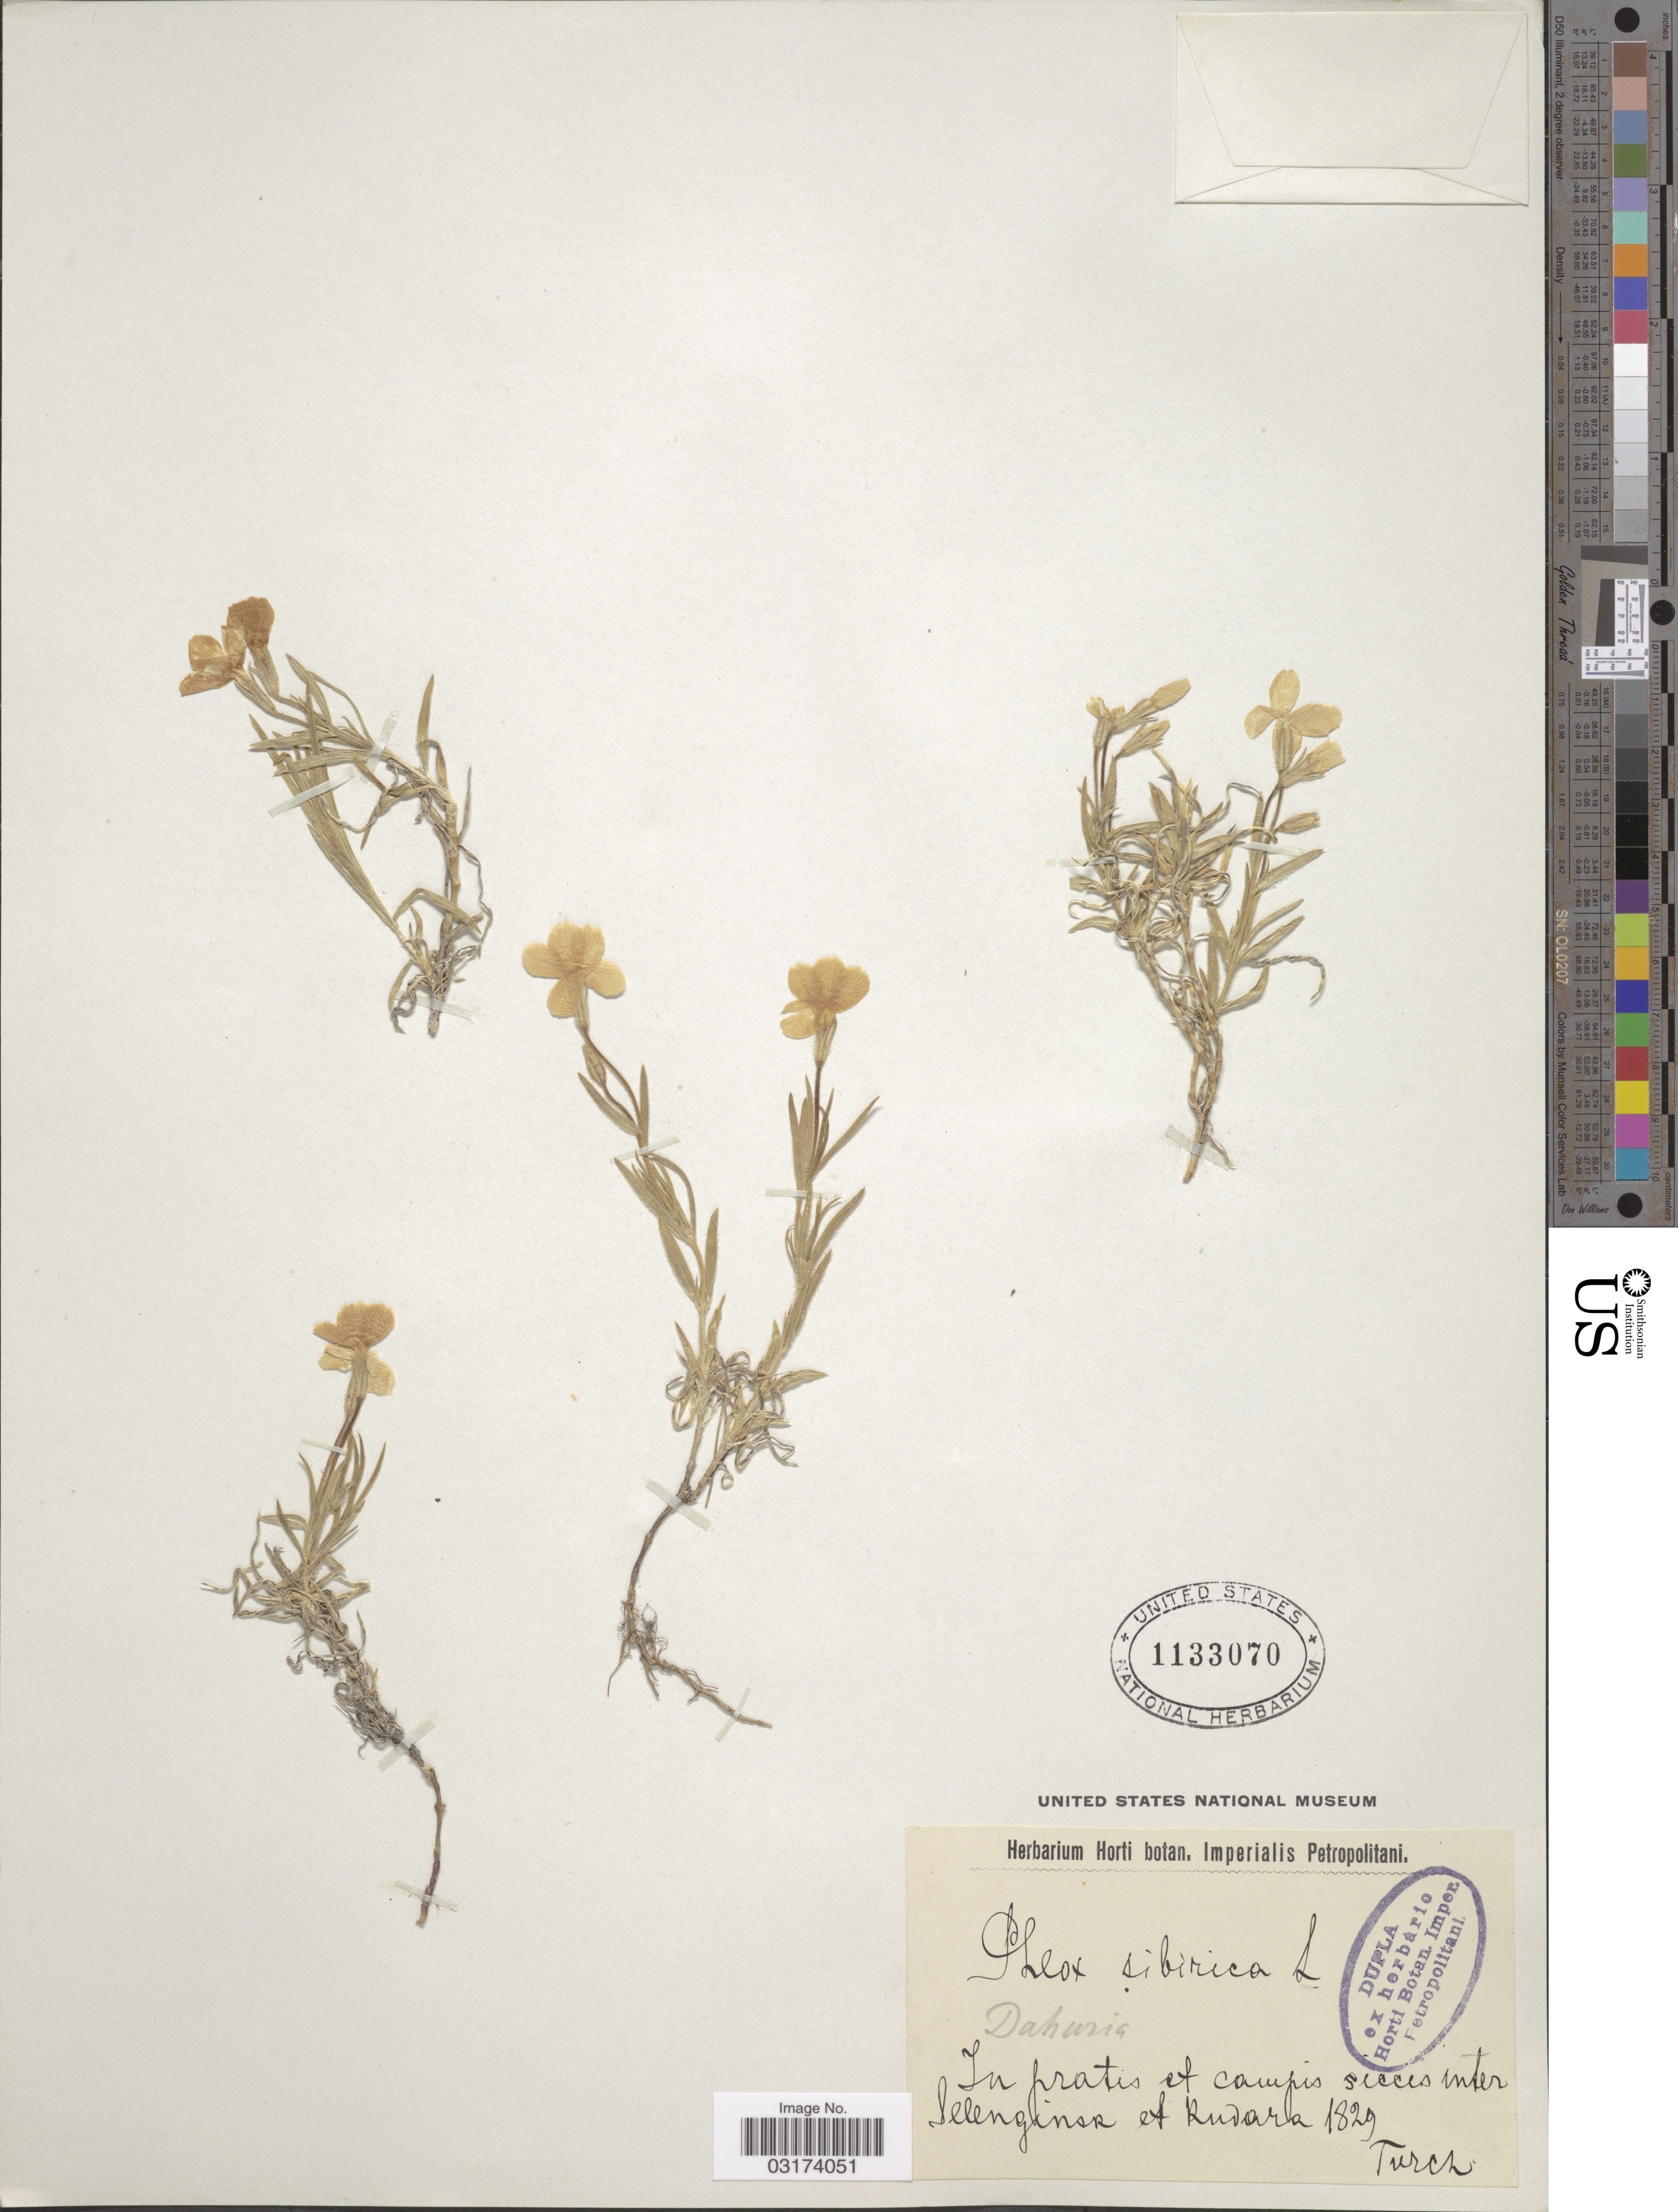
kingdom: Plantae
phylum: Tracheophyta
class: Magnoliopsida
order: Ericales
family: Polemoniaceae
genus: Phlox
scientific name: Phlox sibirica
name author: L.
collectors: Turcz.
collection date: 1829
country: Russian Federation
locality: Dahuria, In pratis et campis siccis inter Selenginsk et Rudara.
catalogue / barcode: US 1133070